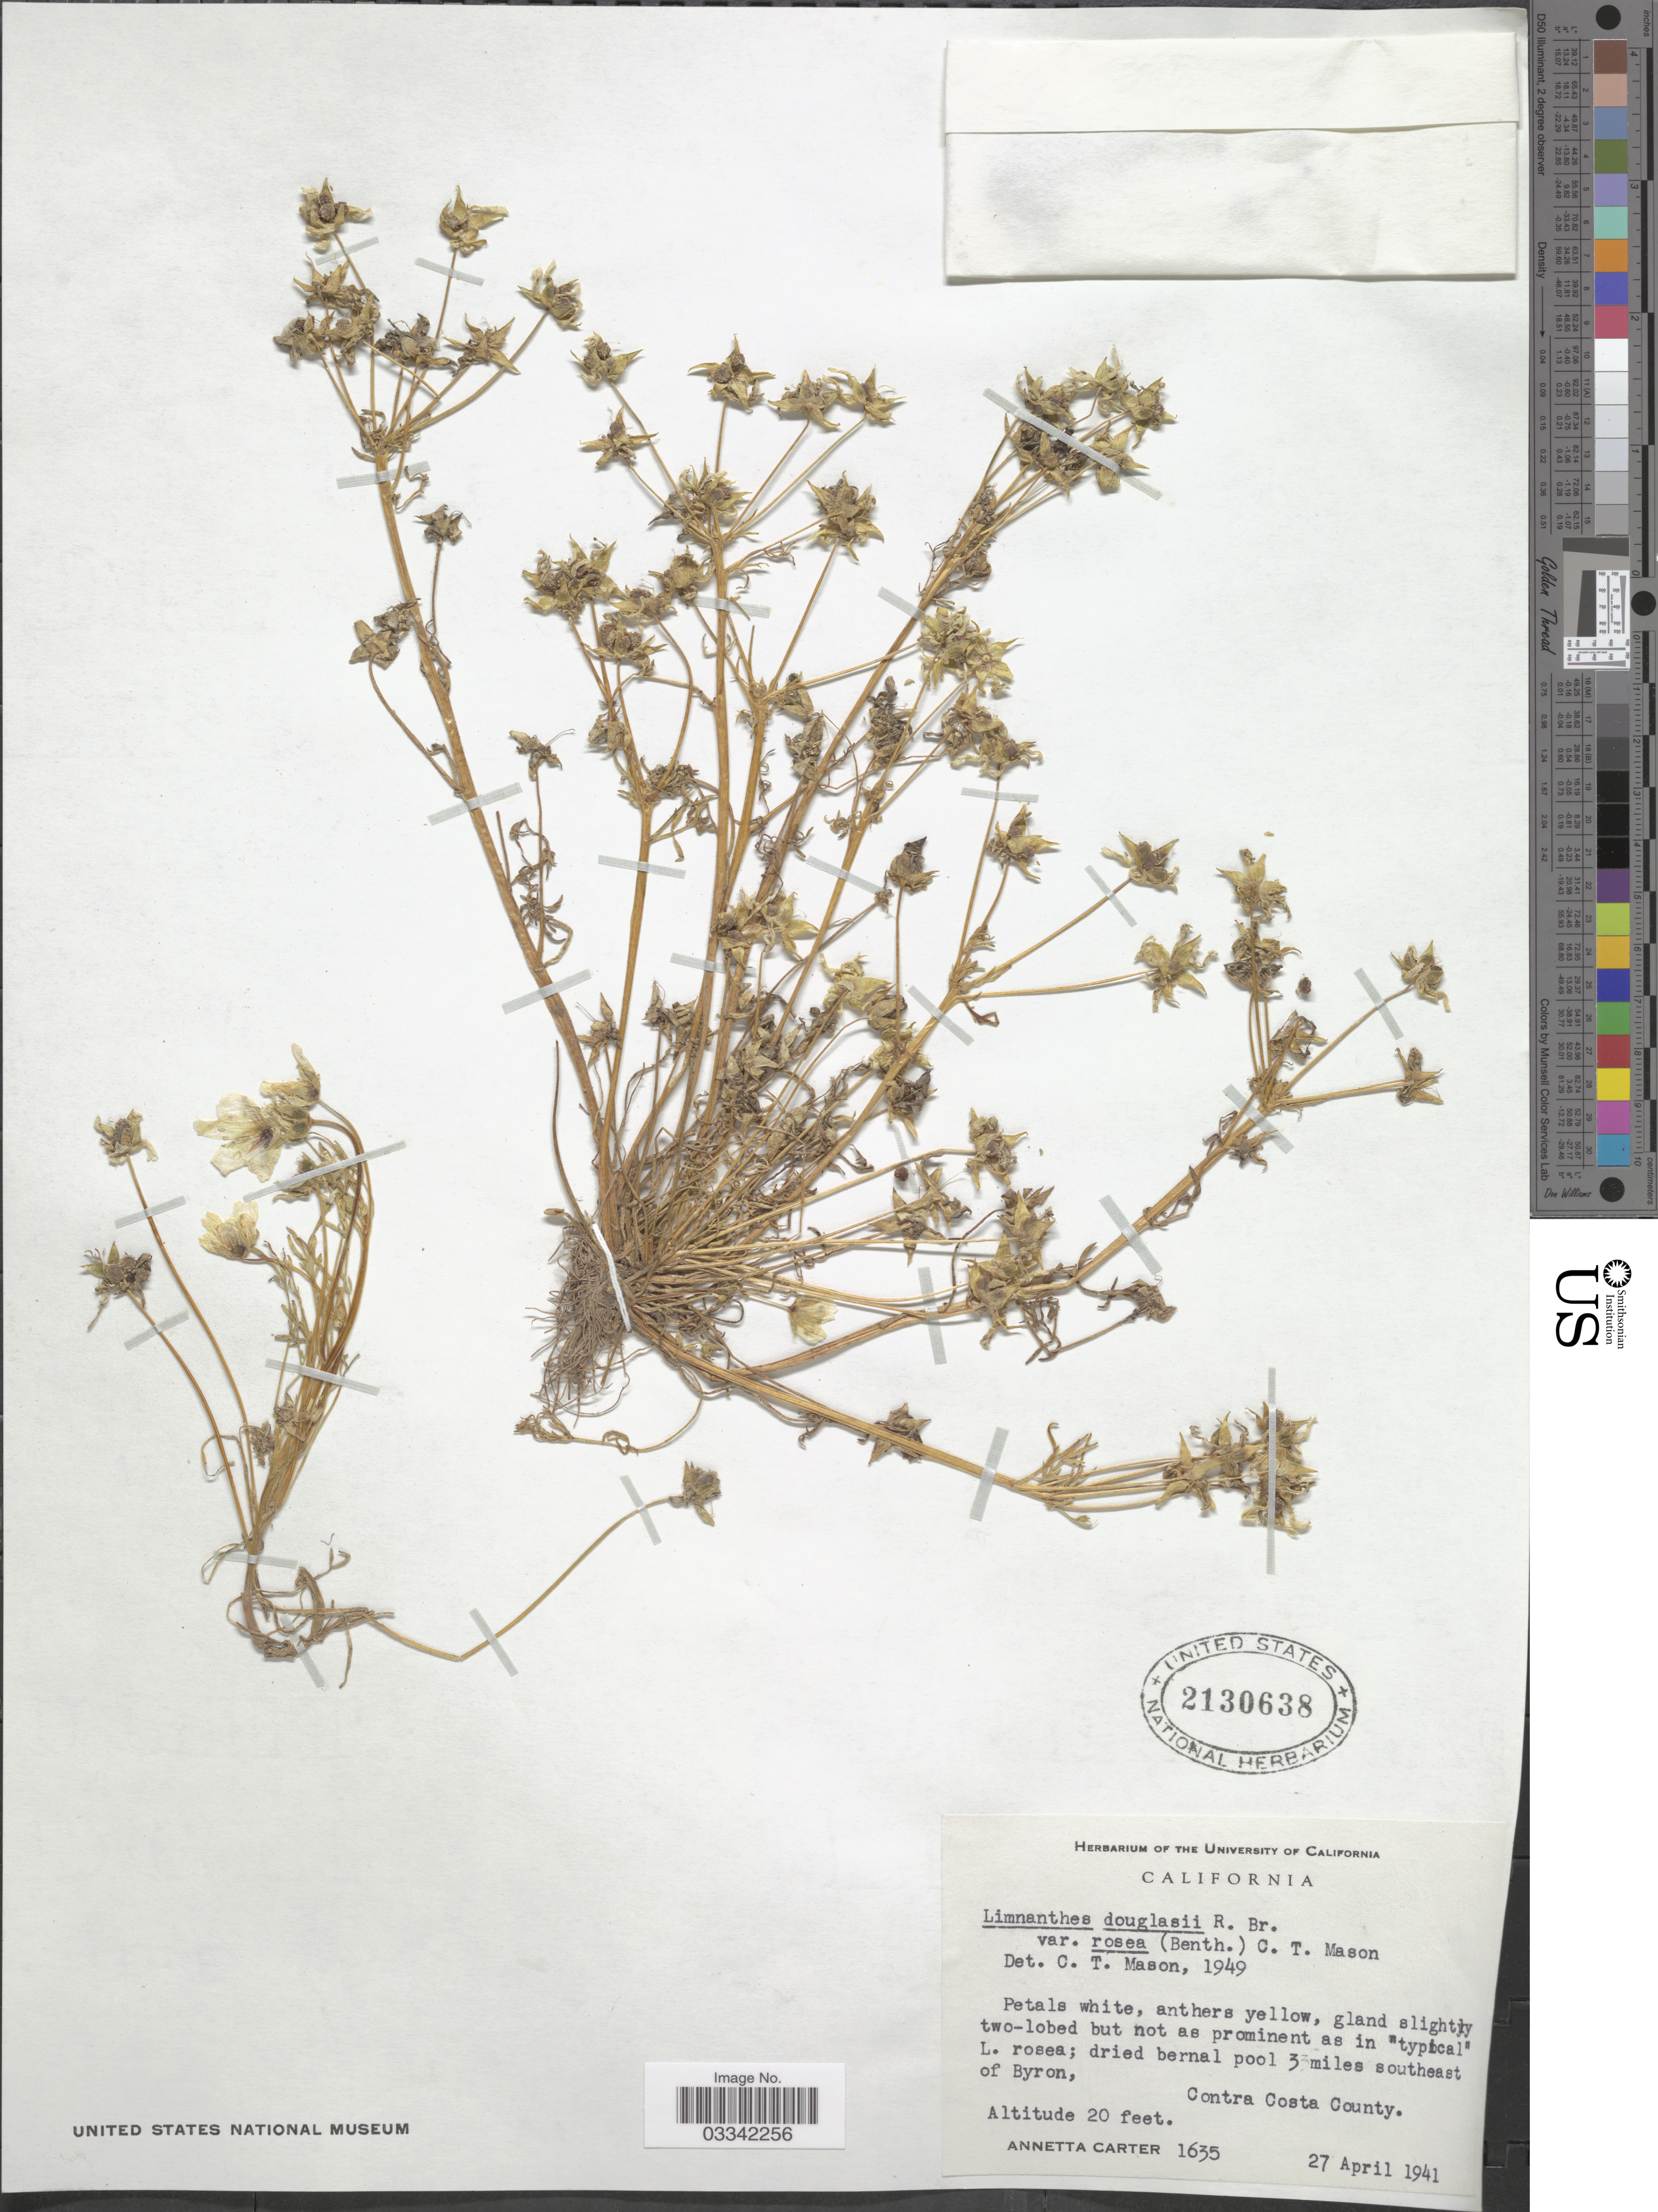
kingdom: Plantae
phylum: Tracheophyta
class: Magnoliopsida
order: Brassicales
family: Limnanthaceae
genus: Limnanthes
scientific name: Limnanthes douglasii var. rosea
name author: (Hartw. ex Benth.) Mason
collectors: A. Carter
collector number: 1635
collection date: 1941-04-27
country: United States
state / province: California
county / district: Contra Costa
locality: Dries bernal pool 3 miles southeast of Byron, Contra Costa County.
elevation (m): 6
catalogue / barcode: US 2130638